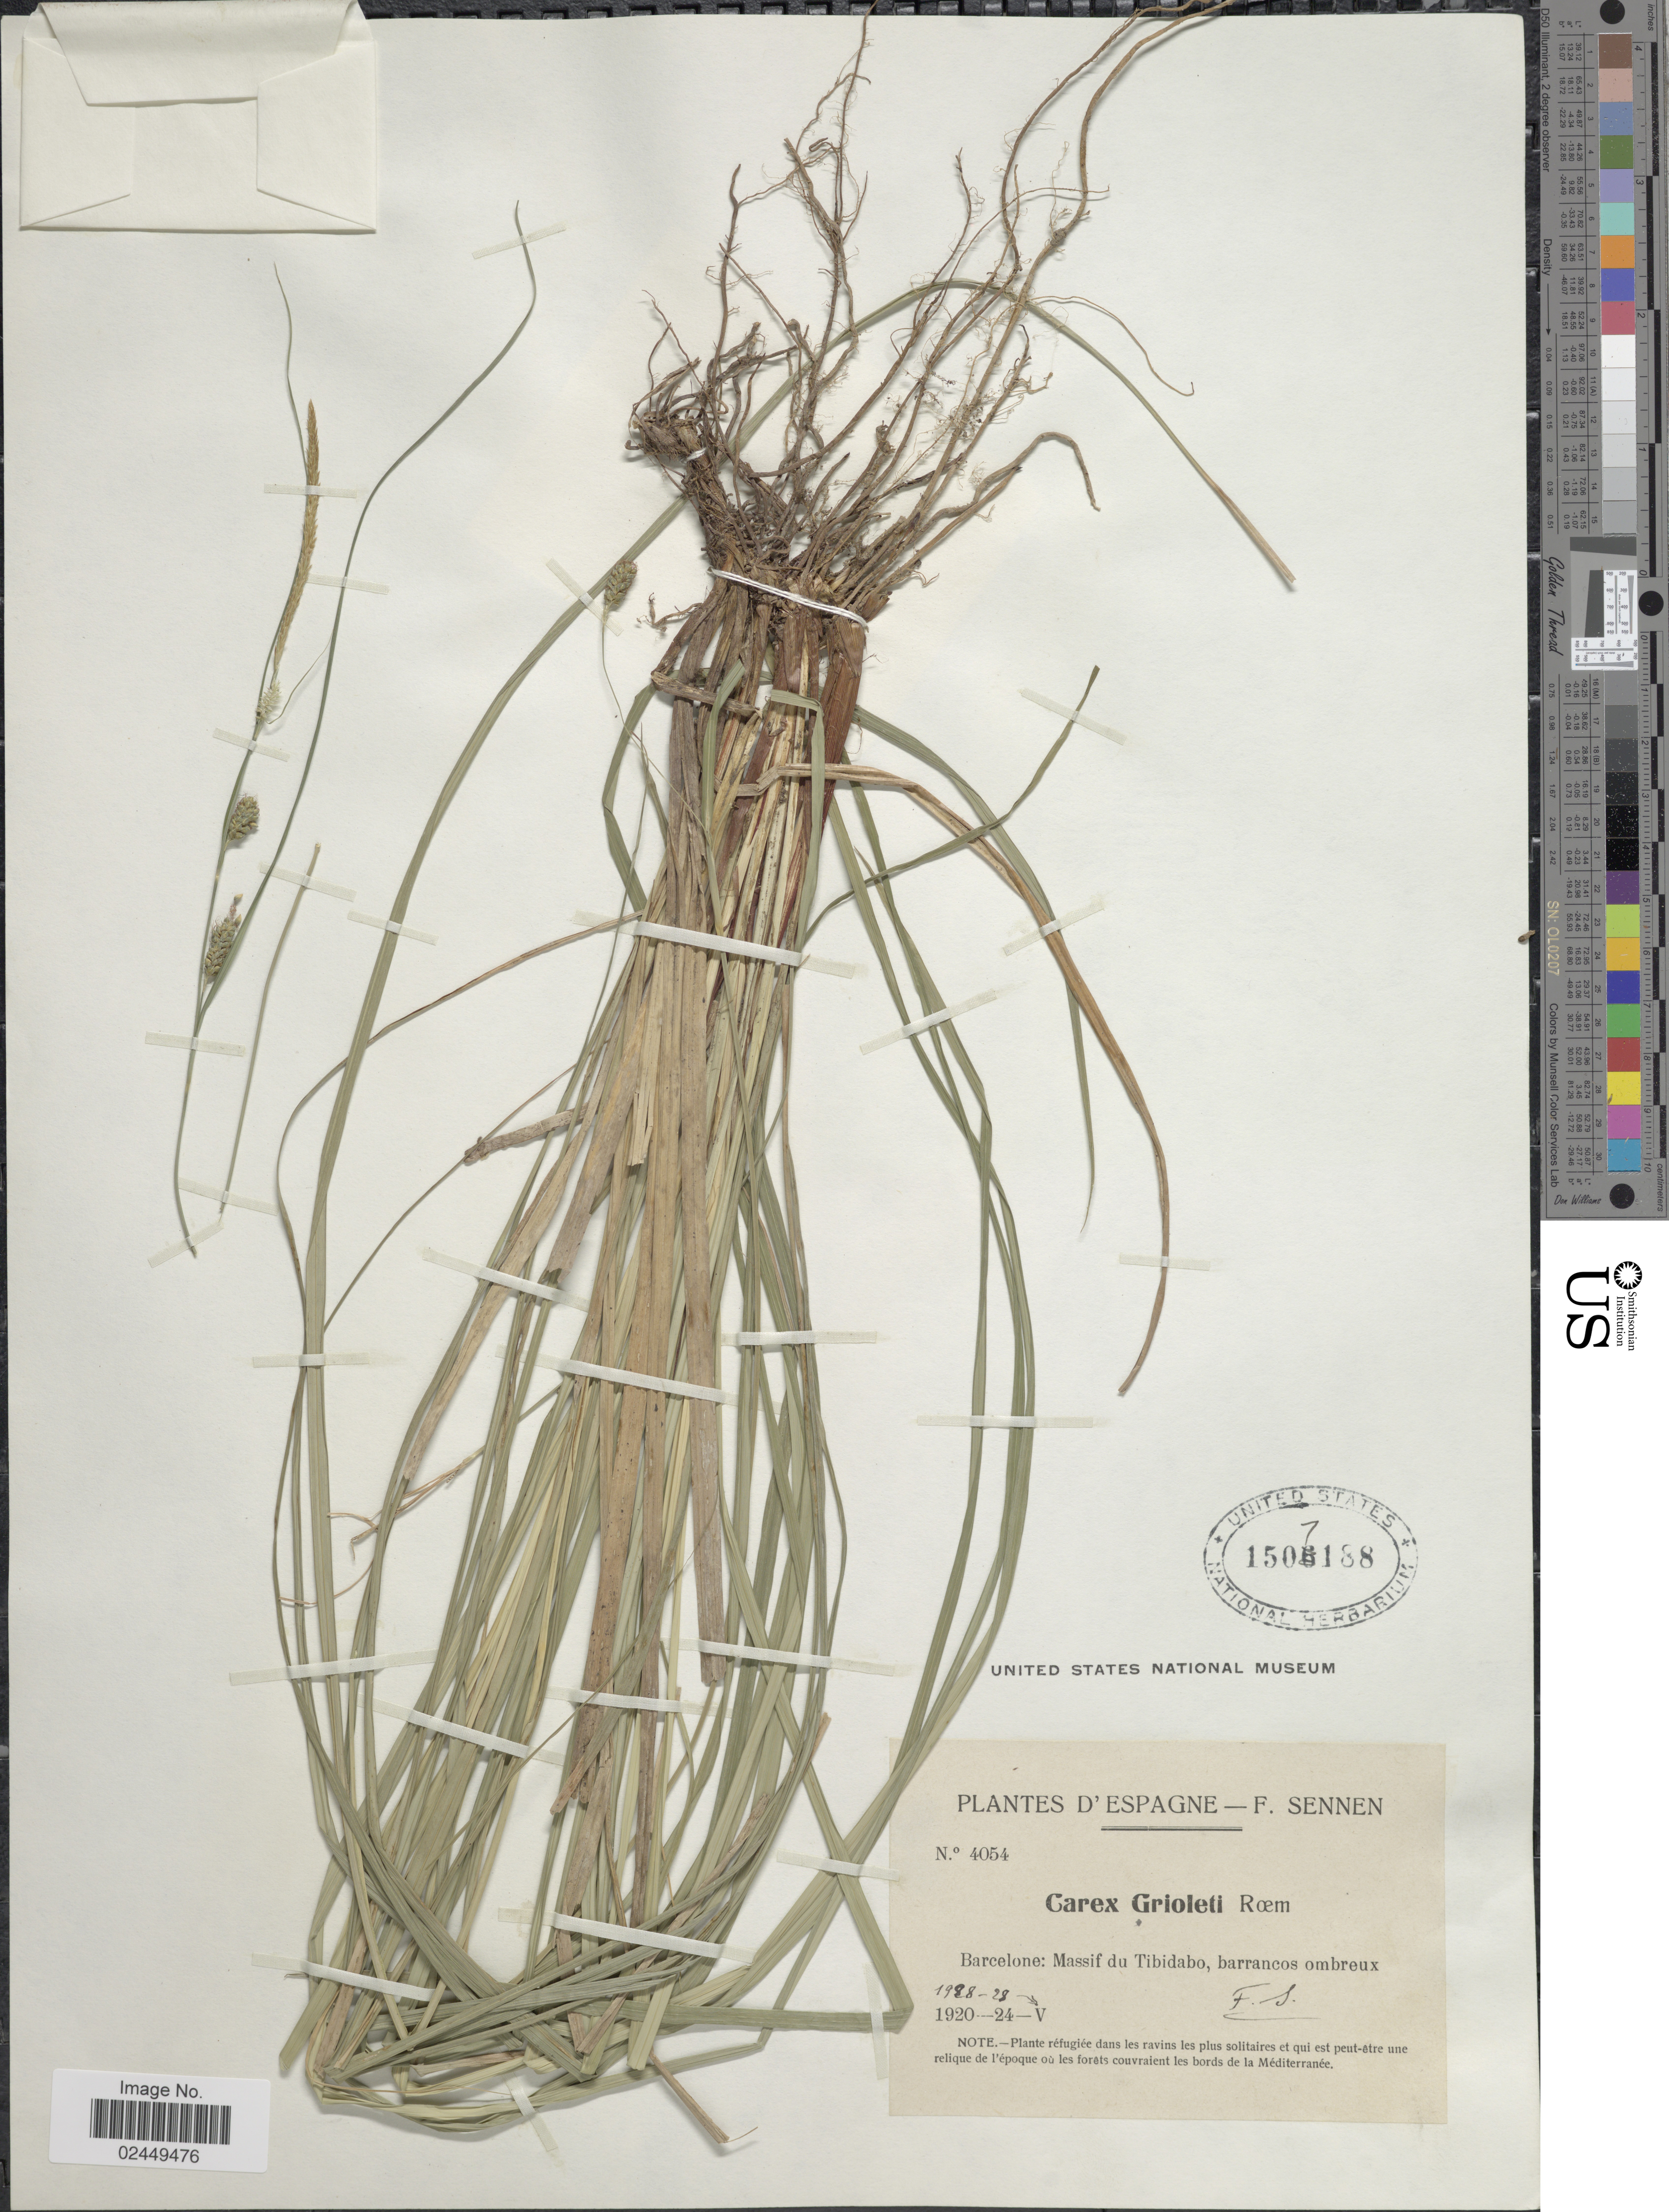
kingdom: Plantae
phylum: Tracheophyta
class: Liliopsida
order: Poales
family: Cyperaceae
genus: Carex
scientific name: Carex grioletii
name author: Roem. ex Schkuhr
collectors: E. Sennen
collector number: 4054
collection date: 1920-05-24/1928-05-28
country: Spain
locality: D'Espagne, Barcelone: Massif du Tibidabo, barrancos ombreux.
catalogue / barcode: US 1507188